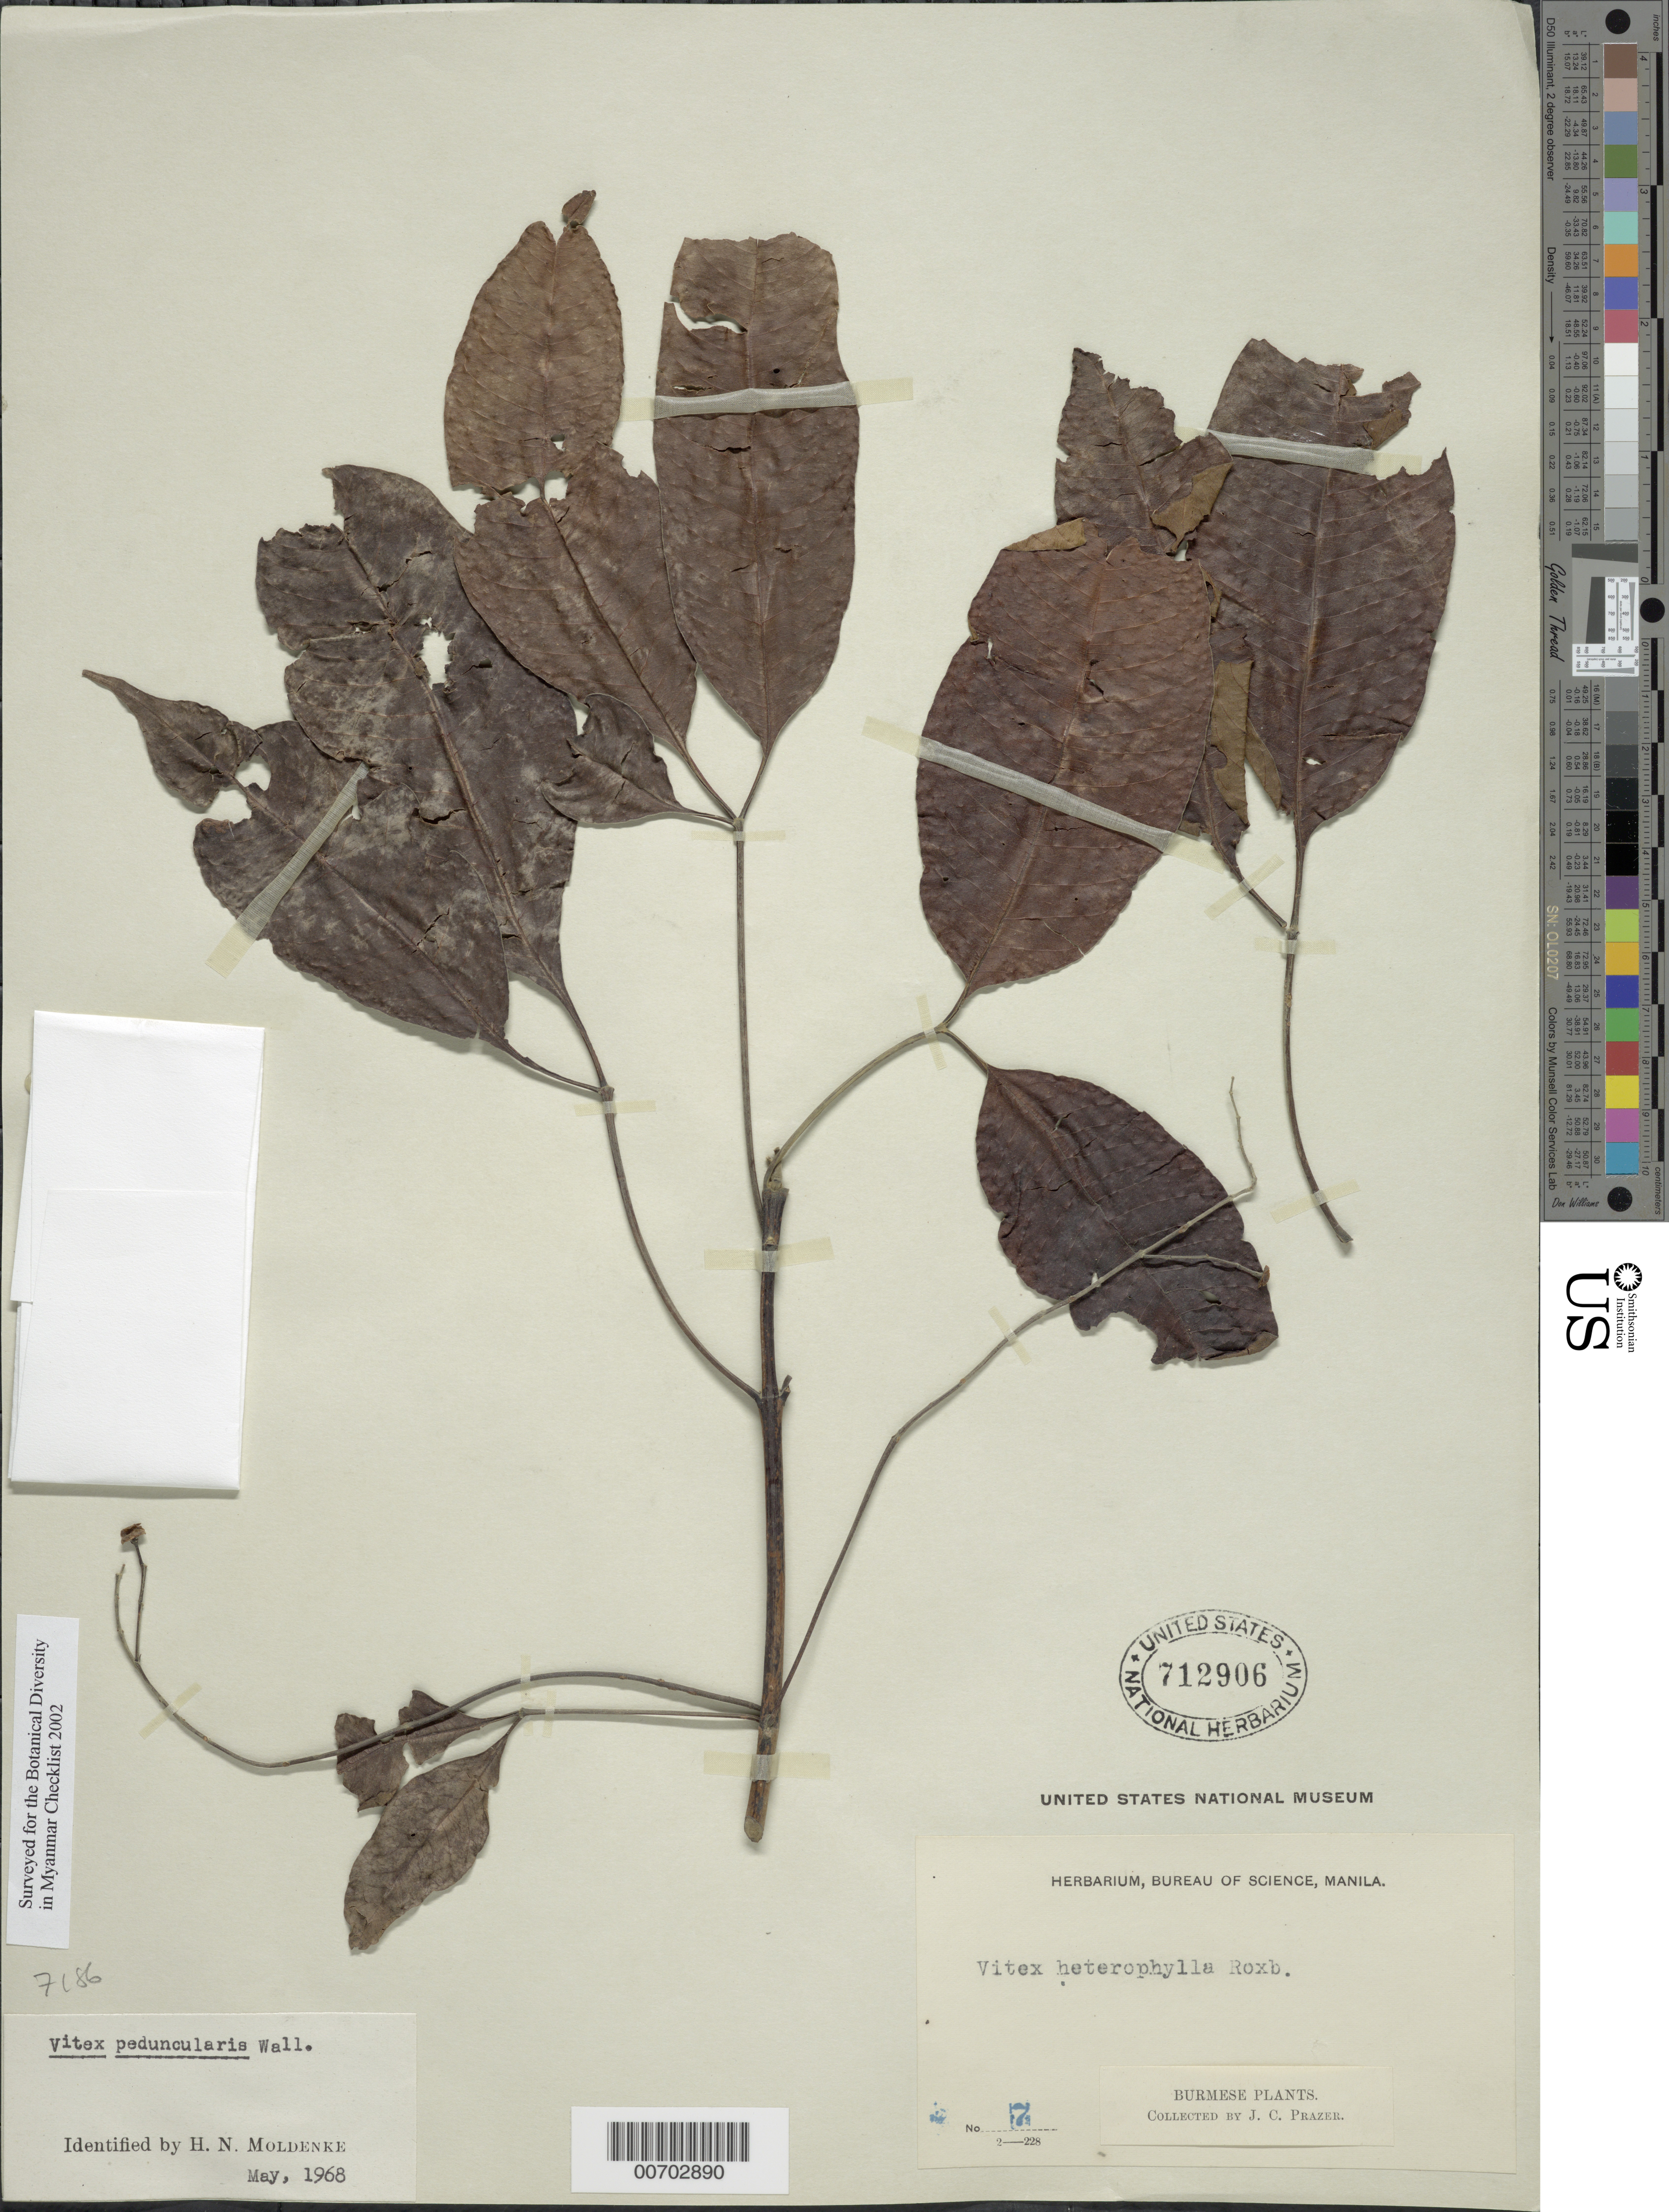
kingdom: Plantae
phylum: Tracheophyta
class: Magnoliopsida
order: Lamiales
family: Lamiaceae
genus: Vitex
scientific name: Vitex peduncularis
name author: Wall.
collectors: J. Prazer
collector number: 7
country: Myanmar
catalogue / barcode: US 712906